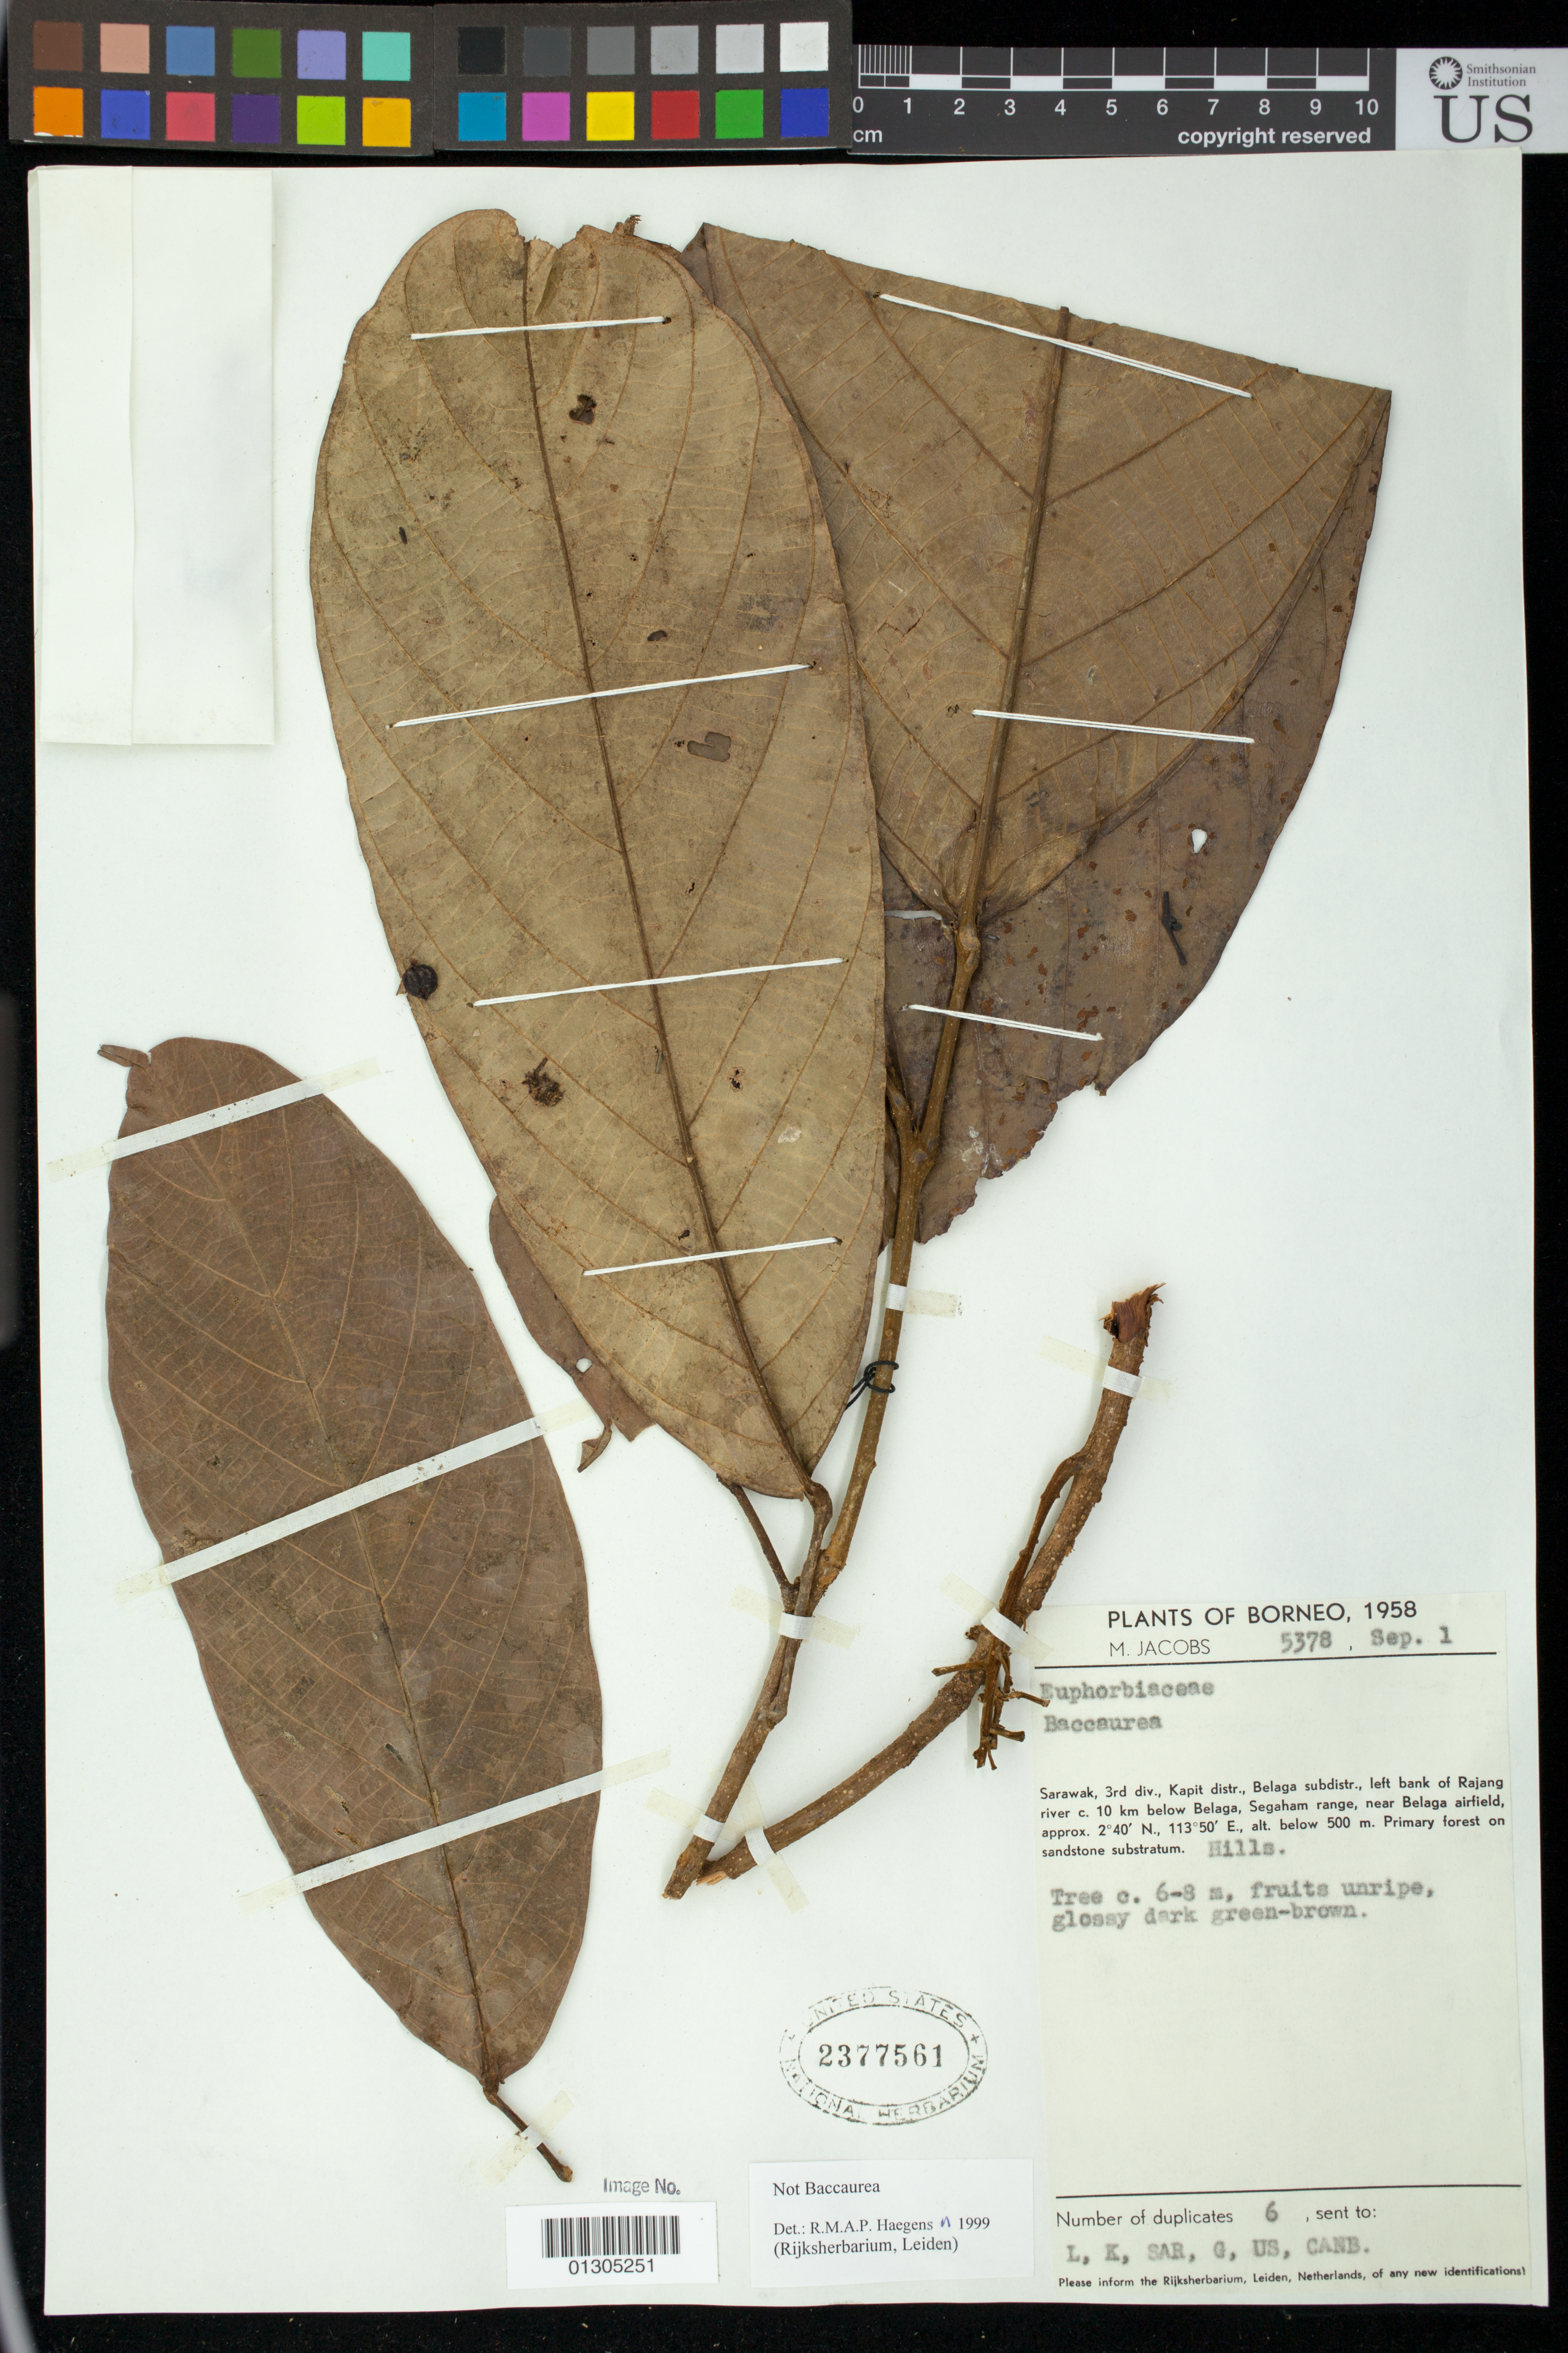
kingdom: Plantae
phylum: Tracheophyta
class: Magnoliopsida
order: Malpighiales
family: Euphorbiaceae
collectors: M. Jacobs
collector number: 5378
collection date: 1958-09-01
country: Malaysia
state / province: Sarawak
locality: Kapit distr., Belaga subdistr., left bank of Rajang river c. 10km below Belaga, Segaham range, near Belaga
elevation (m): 500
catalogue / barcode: US 2377561